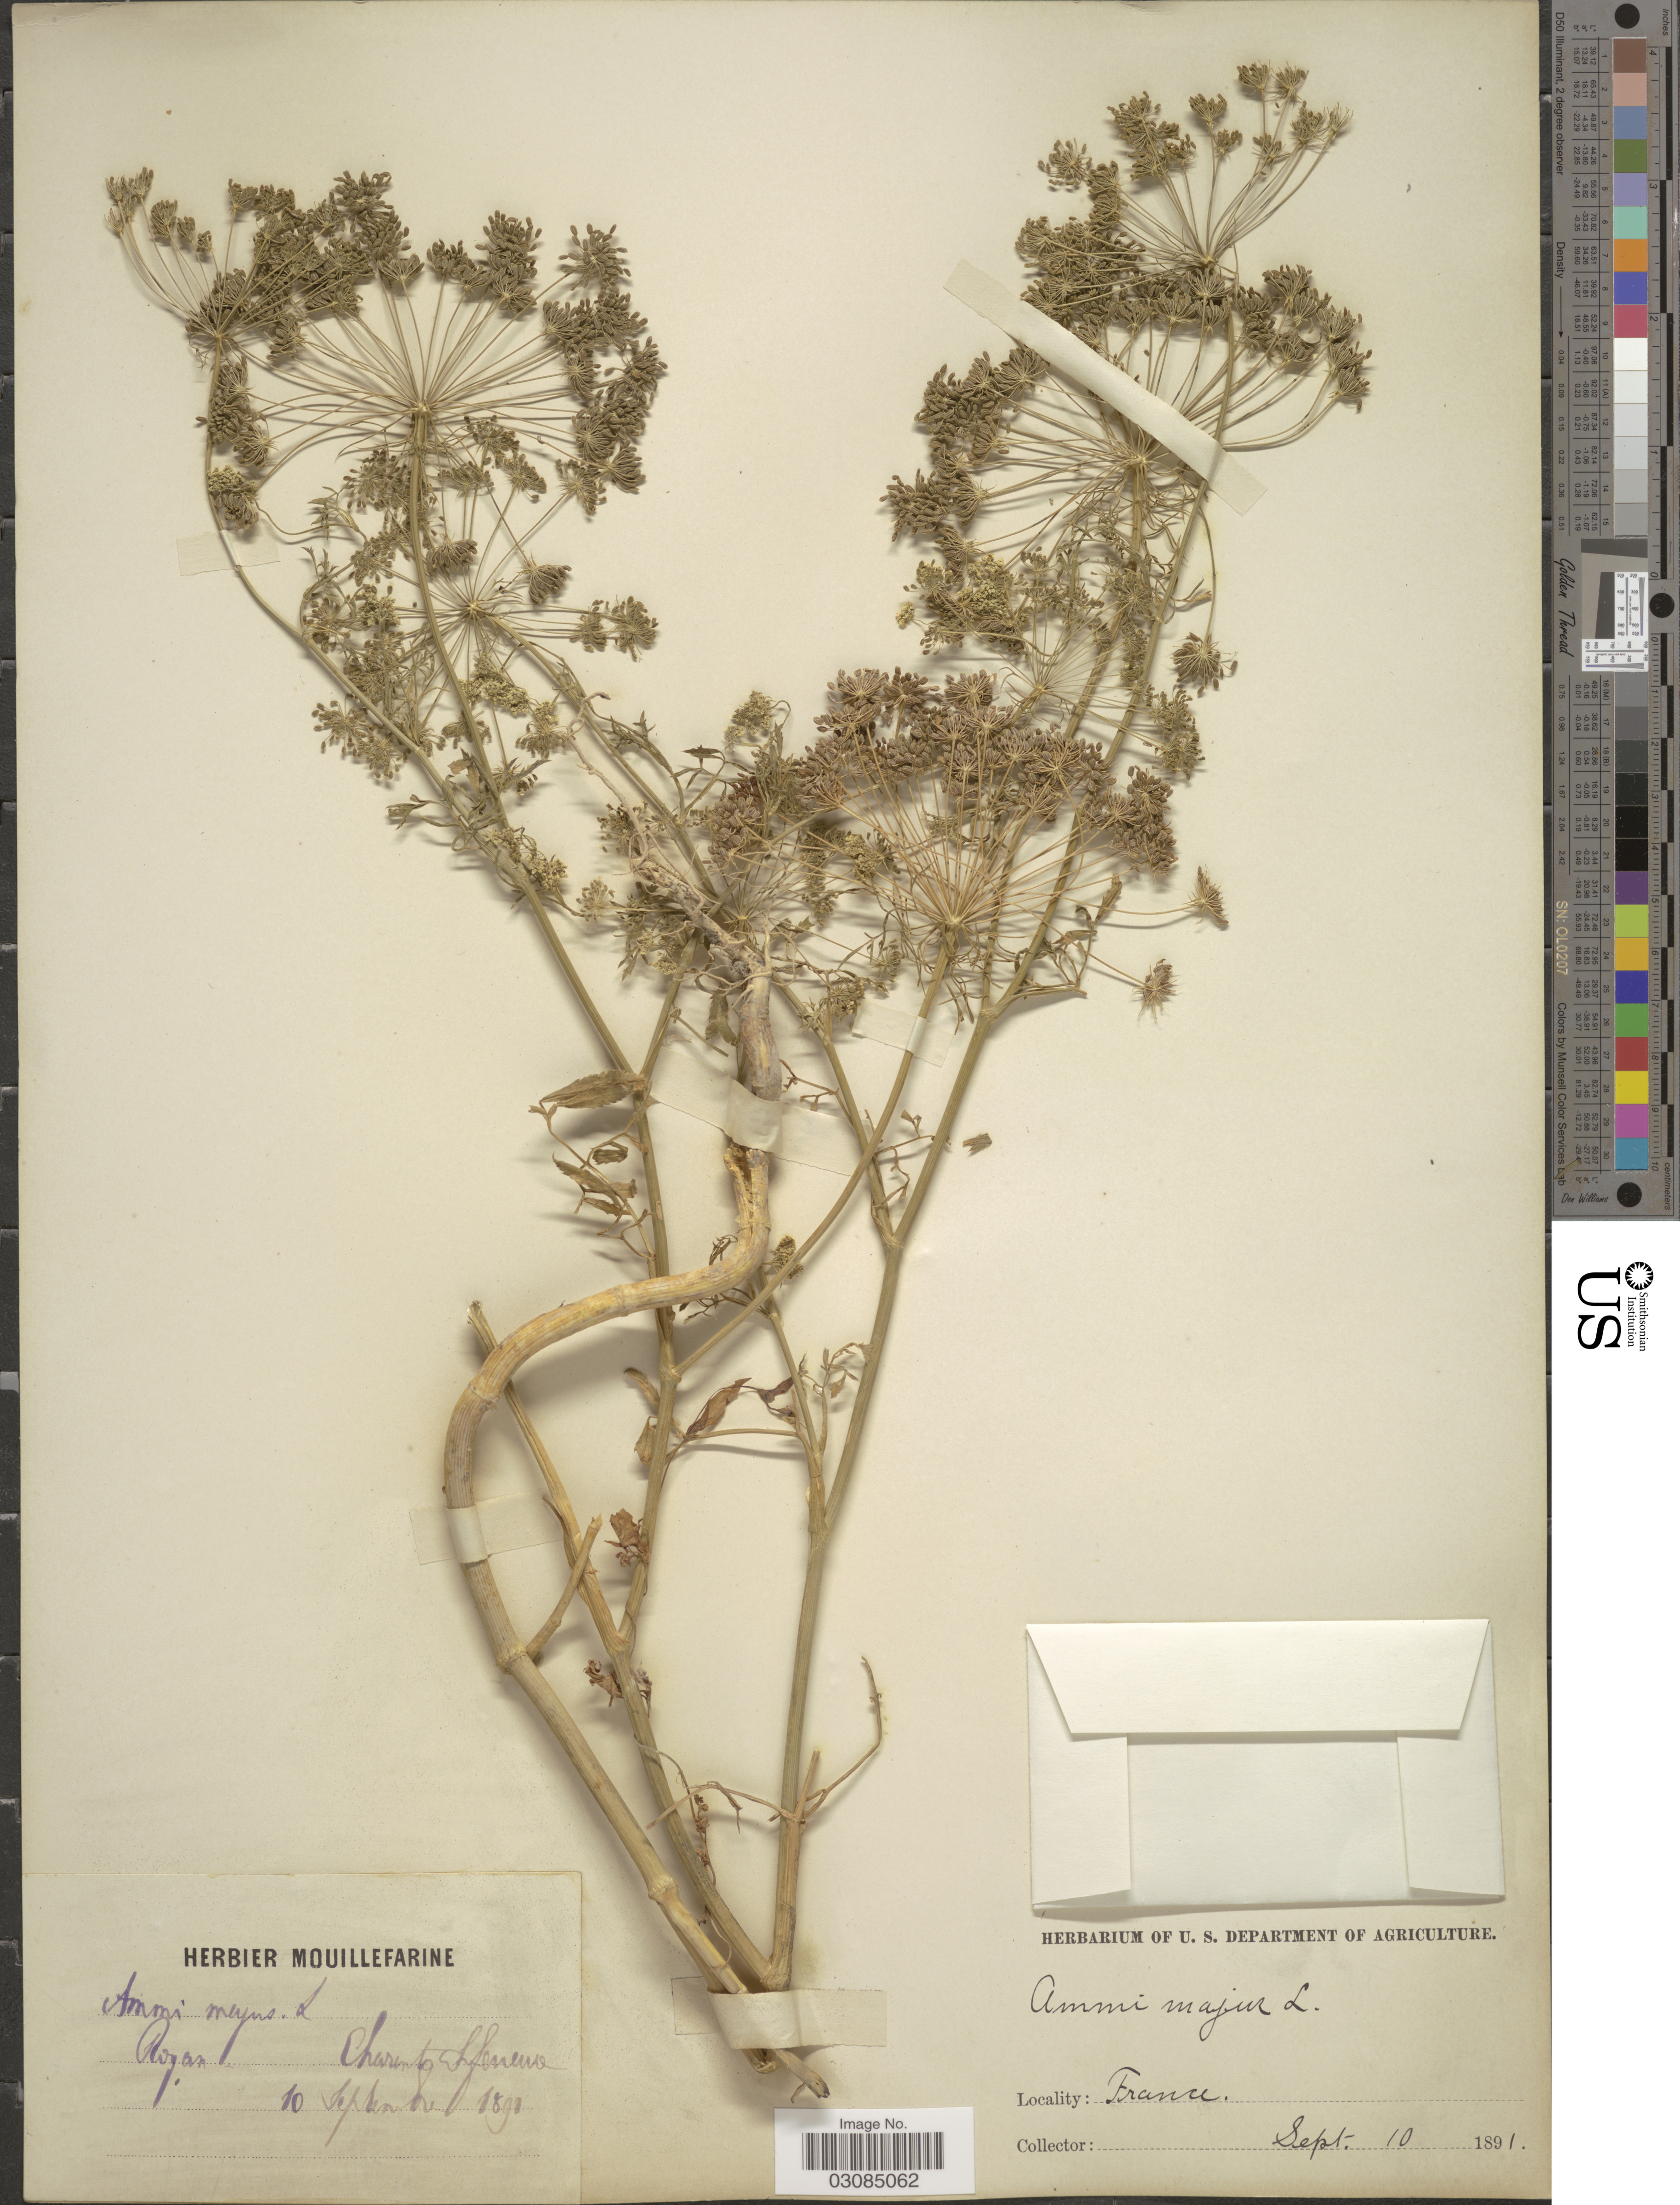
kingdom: Plantae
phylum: Tracheophyta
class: Magnoliopsida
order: Apiales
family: Apiaceae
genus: Ammi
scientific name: Ammi majus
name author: L.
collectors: ex herb. Mouillefarine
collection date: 1891-09-10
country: France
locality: Royan, Charente Inferieure.